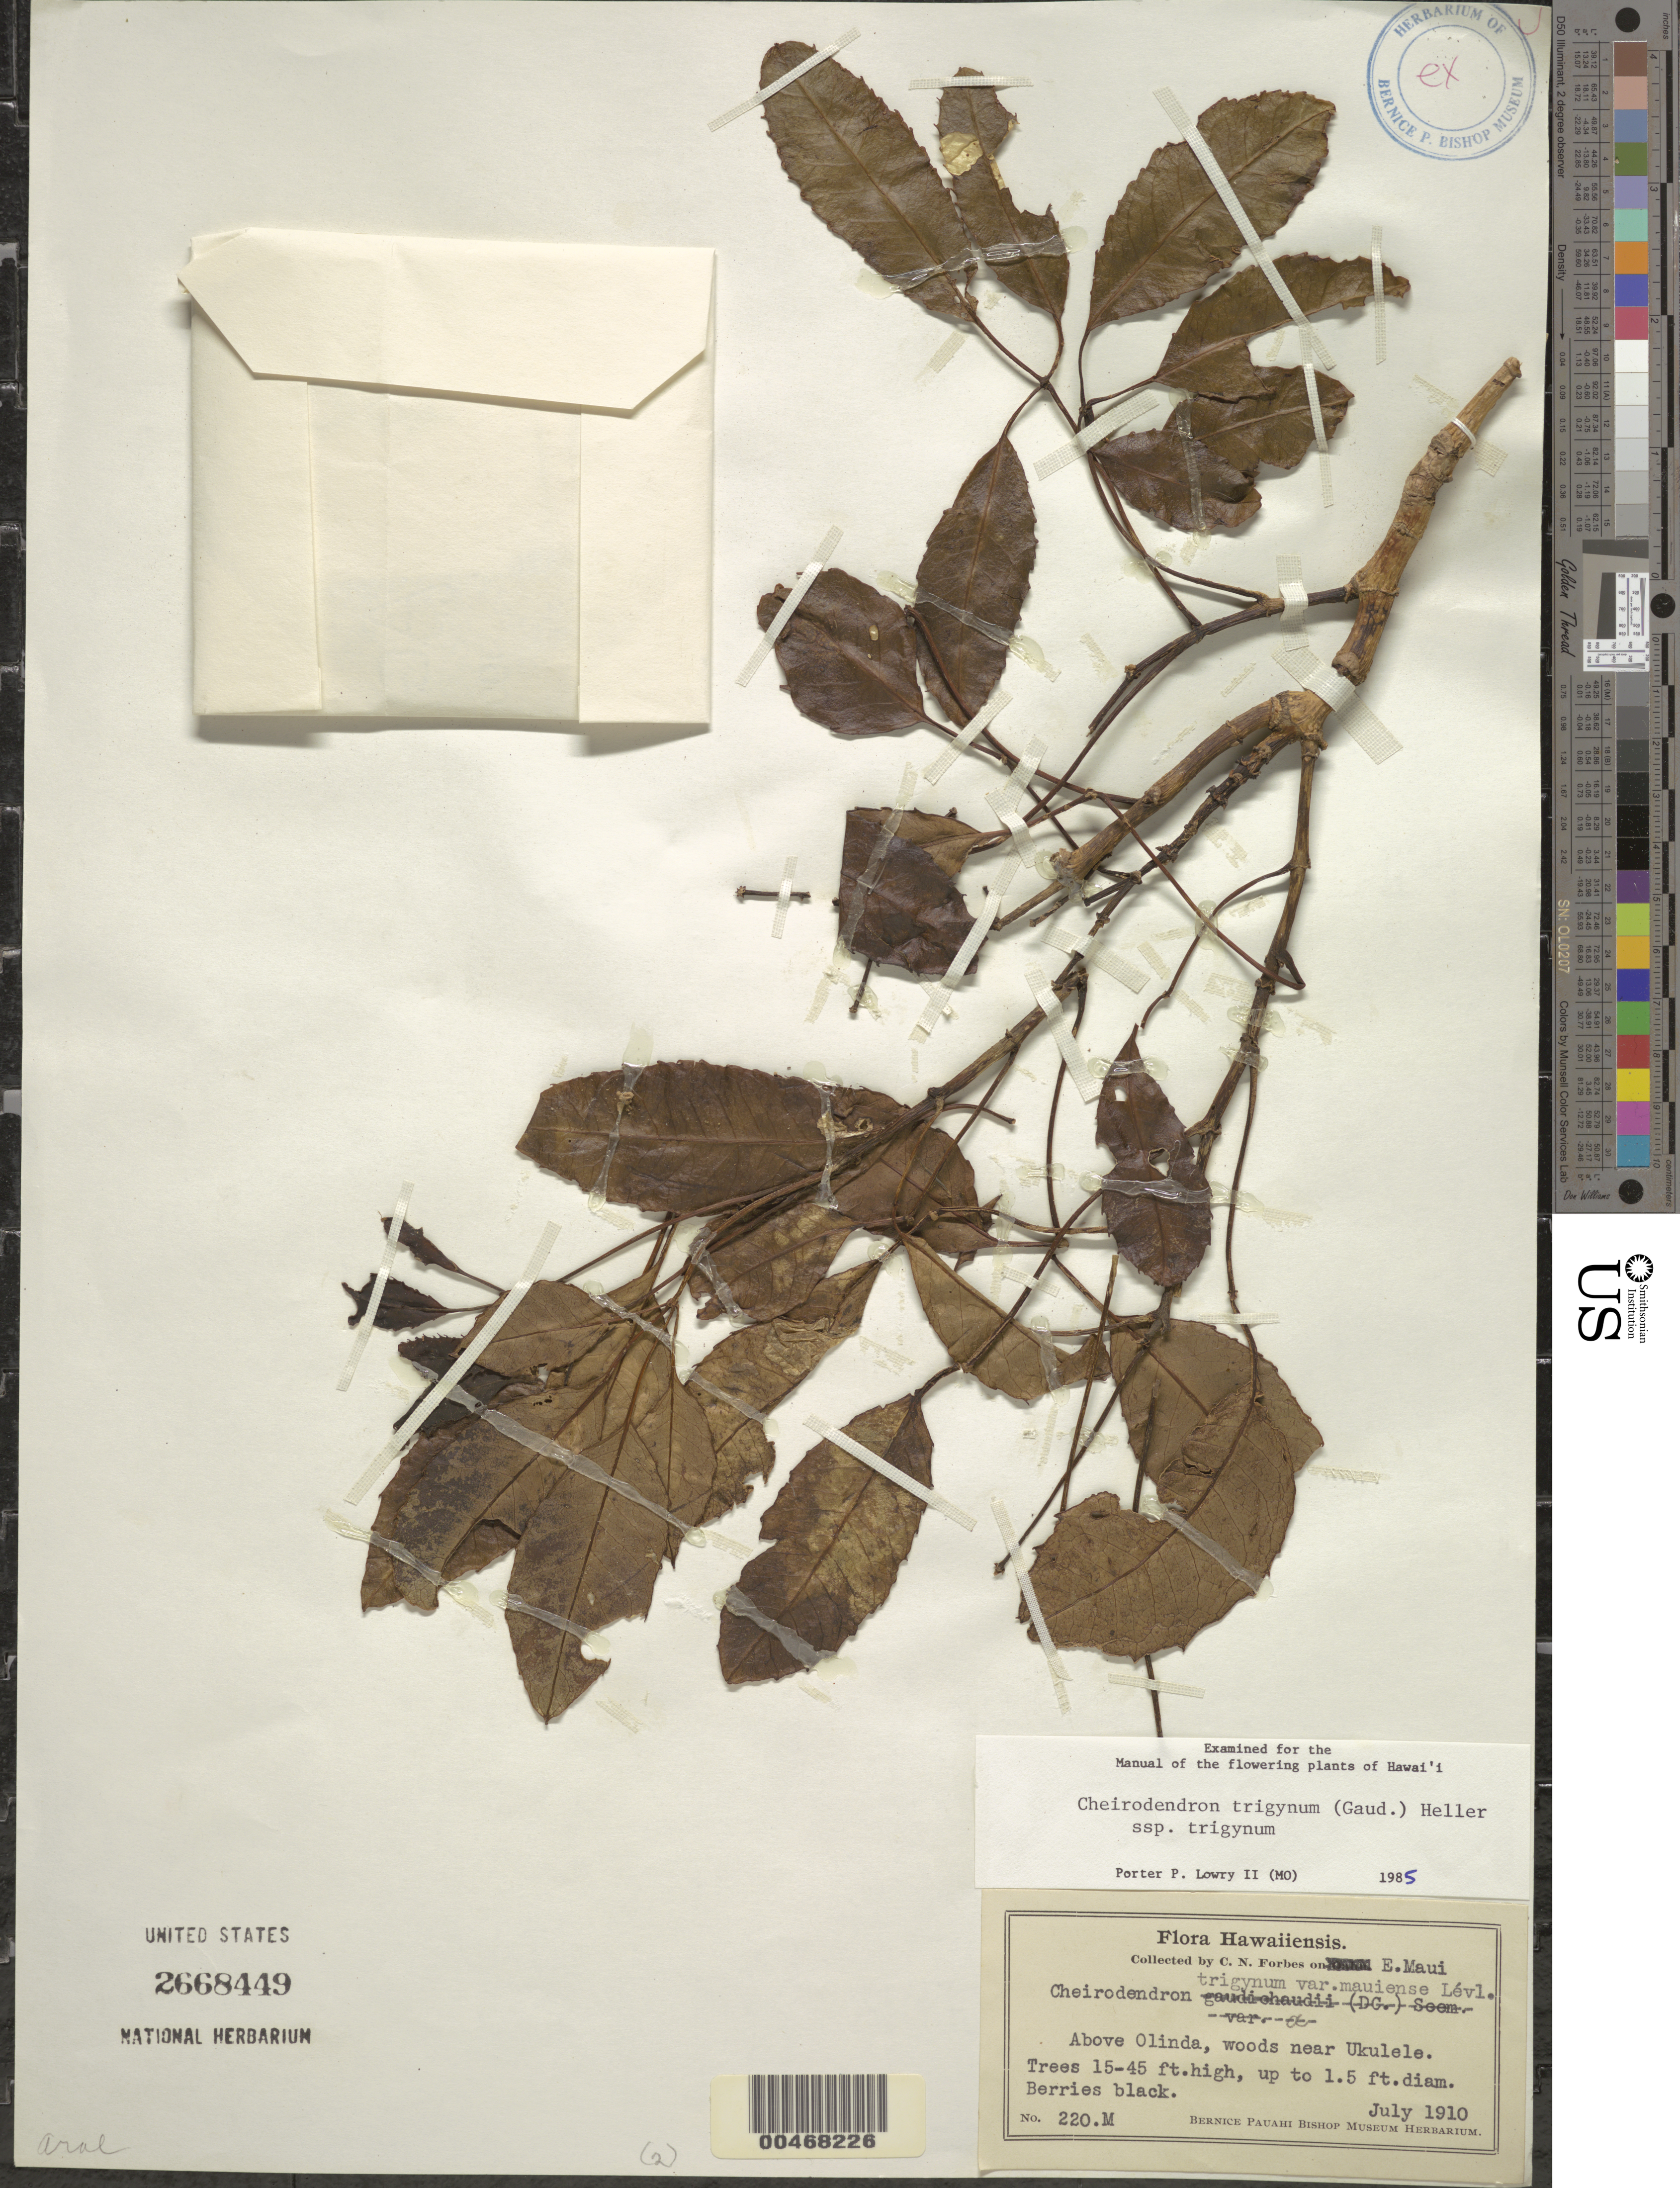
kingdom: Plantae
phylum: Tracheophyta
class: Magnoliopsida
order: Apiales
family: Araliaceae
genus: Cheirodendron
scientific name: Cheirodendron trigynum subsp. trigynum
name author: (Gaudich.) A. Heller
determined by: Lowry, P. P., (MO), Missouri Botanical Garden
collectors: C. N. Forbes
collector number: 220.M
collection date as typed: Jul 1910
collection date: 1910-07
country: United States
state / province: Hawaii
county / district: Maui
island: Maui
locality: E Maui, above Olinda, woods near Ukulele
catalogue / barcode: US 2668449